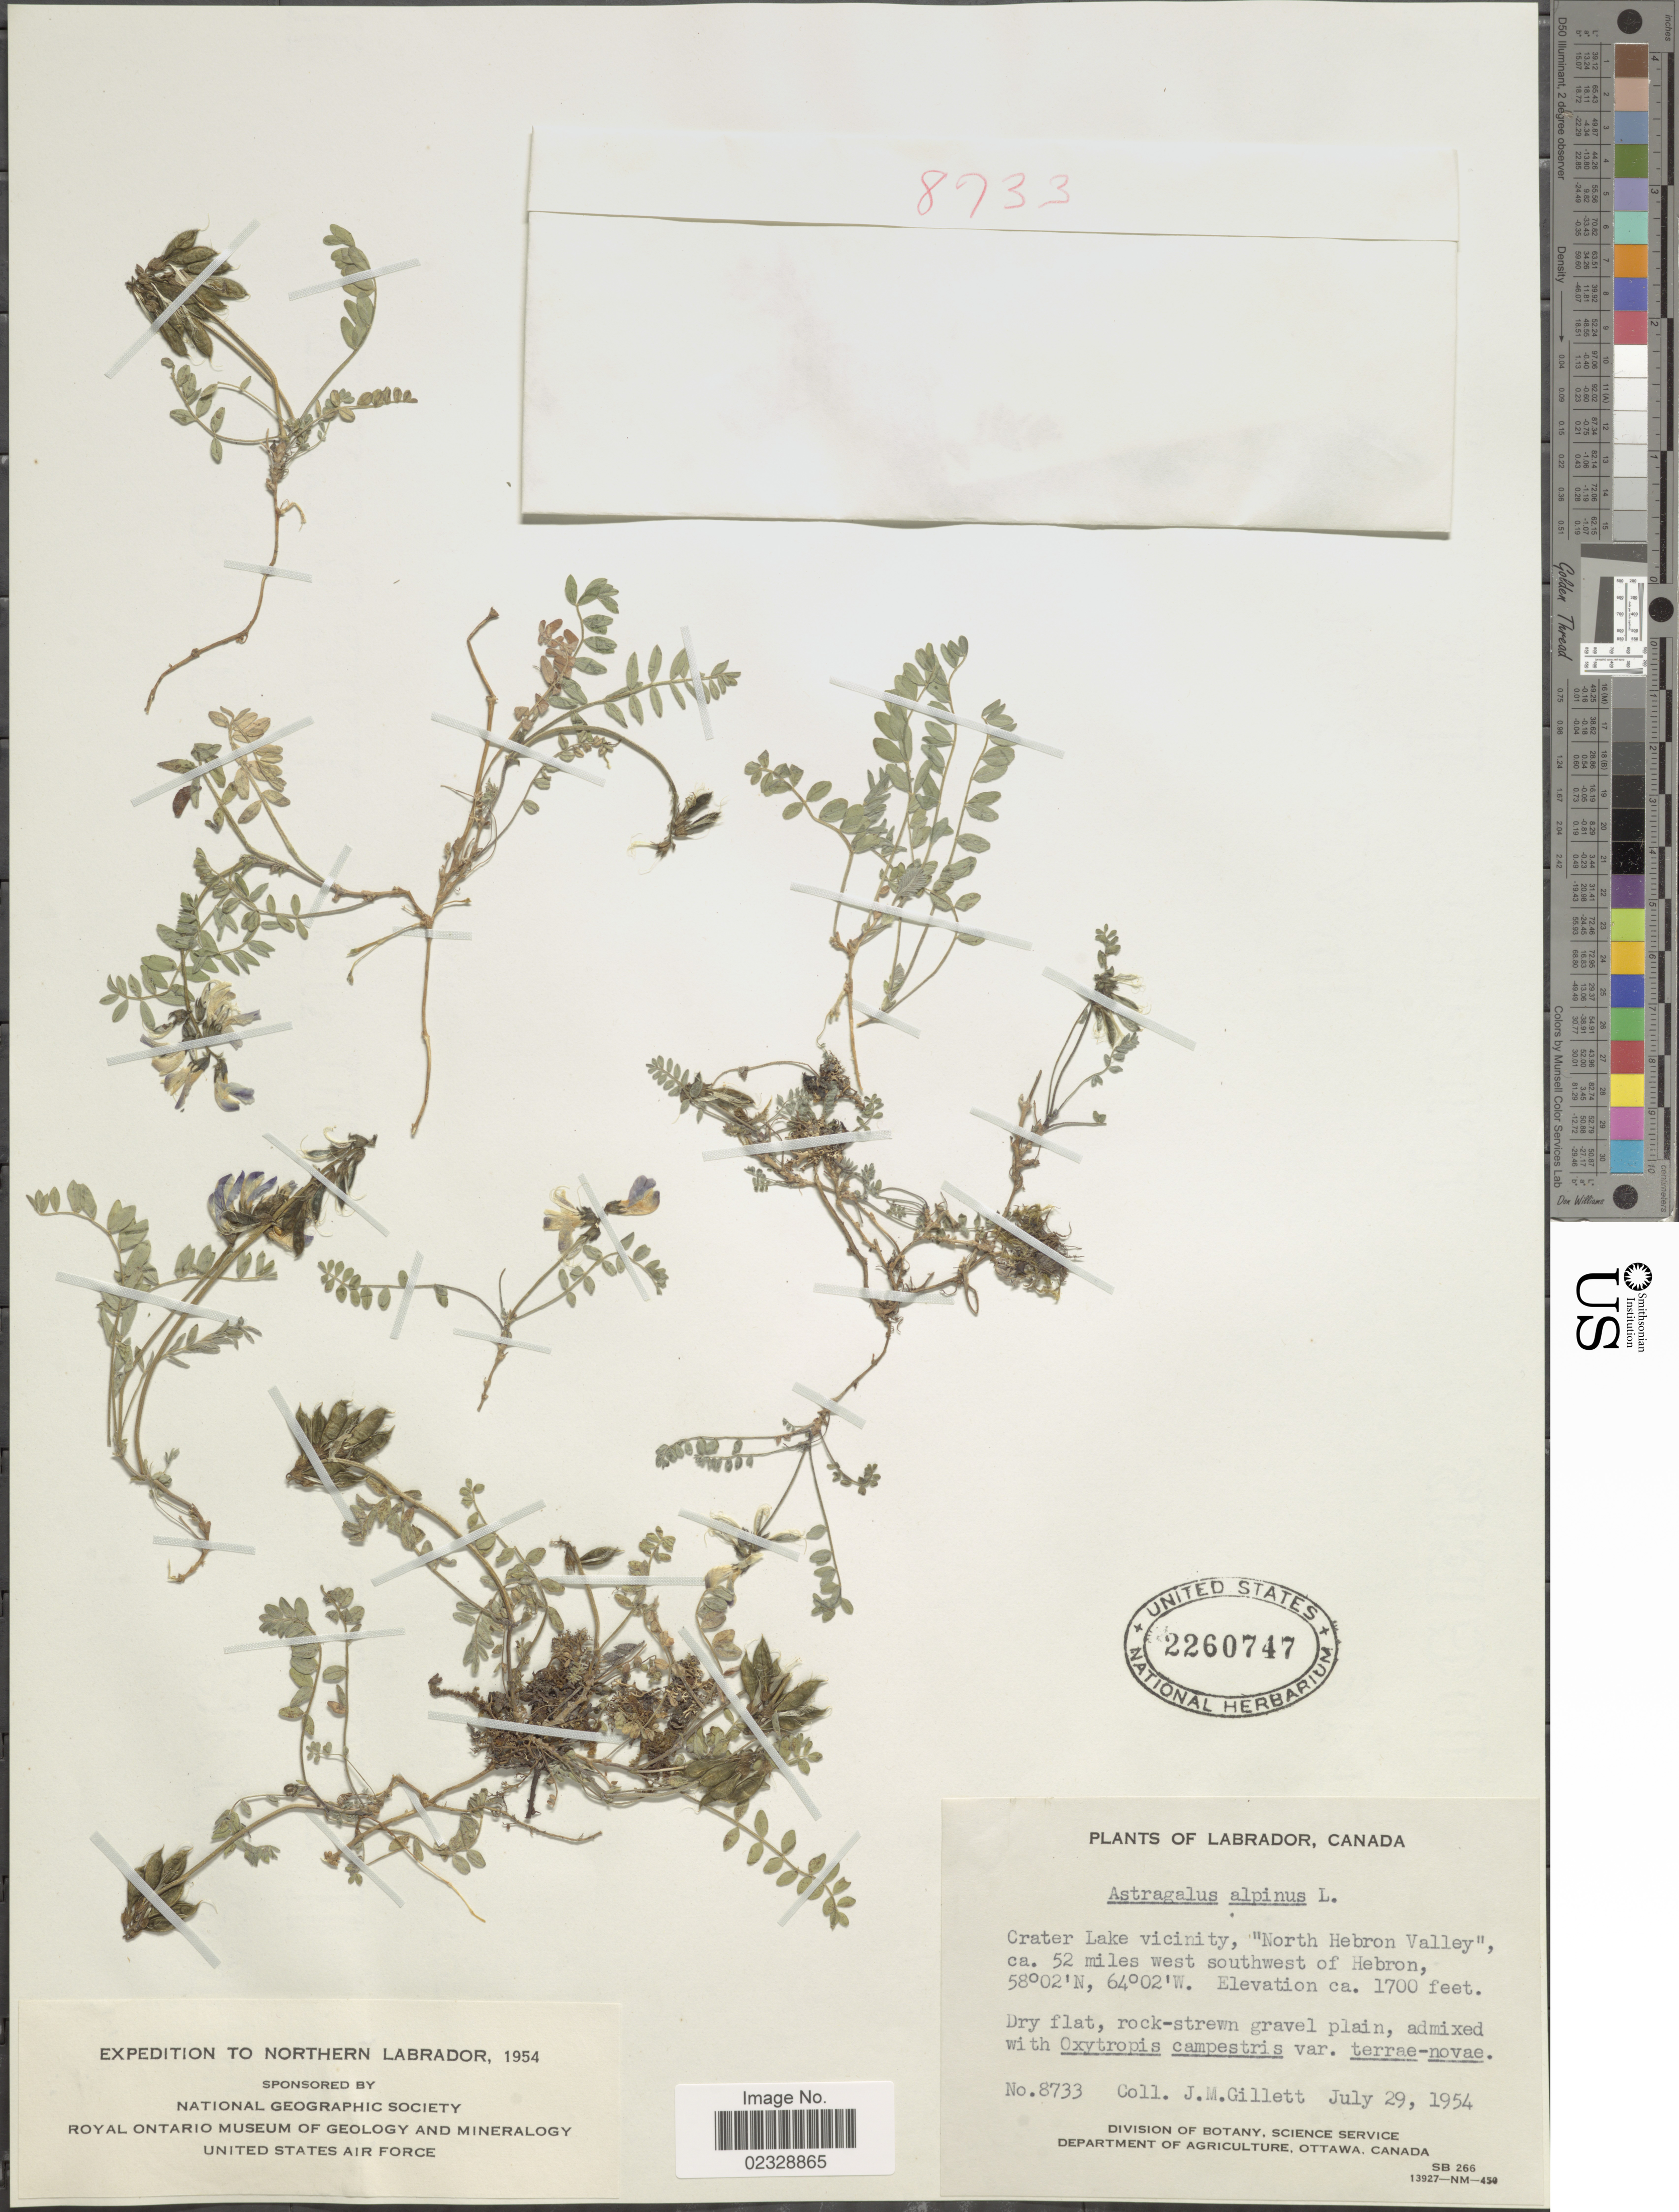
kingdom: Plantae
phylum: Tracheophyta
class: Magnoliopsida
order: Fabales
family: Fabaceae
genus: Astragalus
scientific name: Astragalus alpinus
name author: L.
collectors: J. M. Gillett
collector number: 8733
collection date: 1954-07-29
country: Canada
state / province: Newfoundland and Labrador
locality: Crater Lake Vicinity, 'North Hebron Valley', ca 52 miles west southwest of Hebron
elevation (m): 518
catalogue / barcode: US 2260747